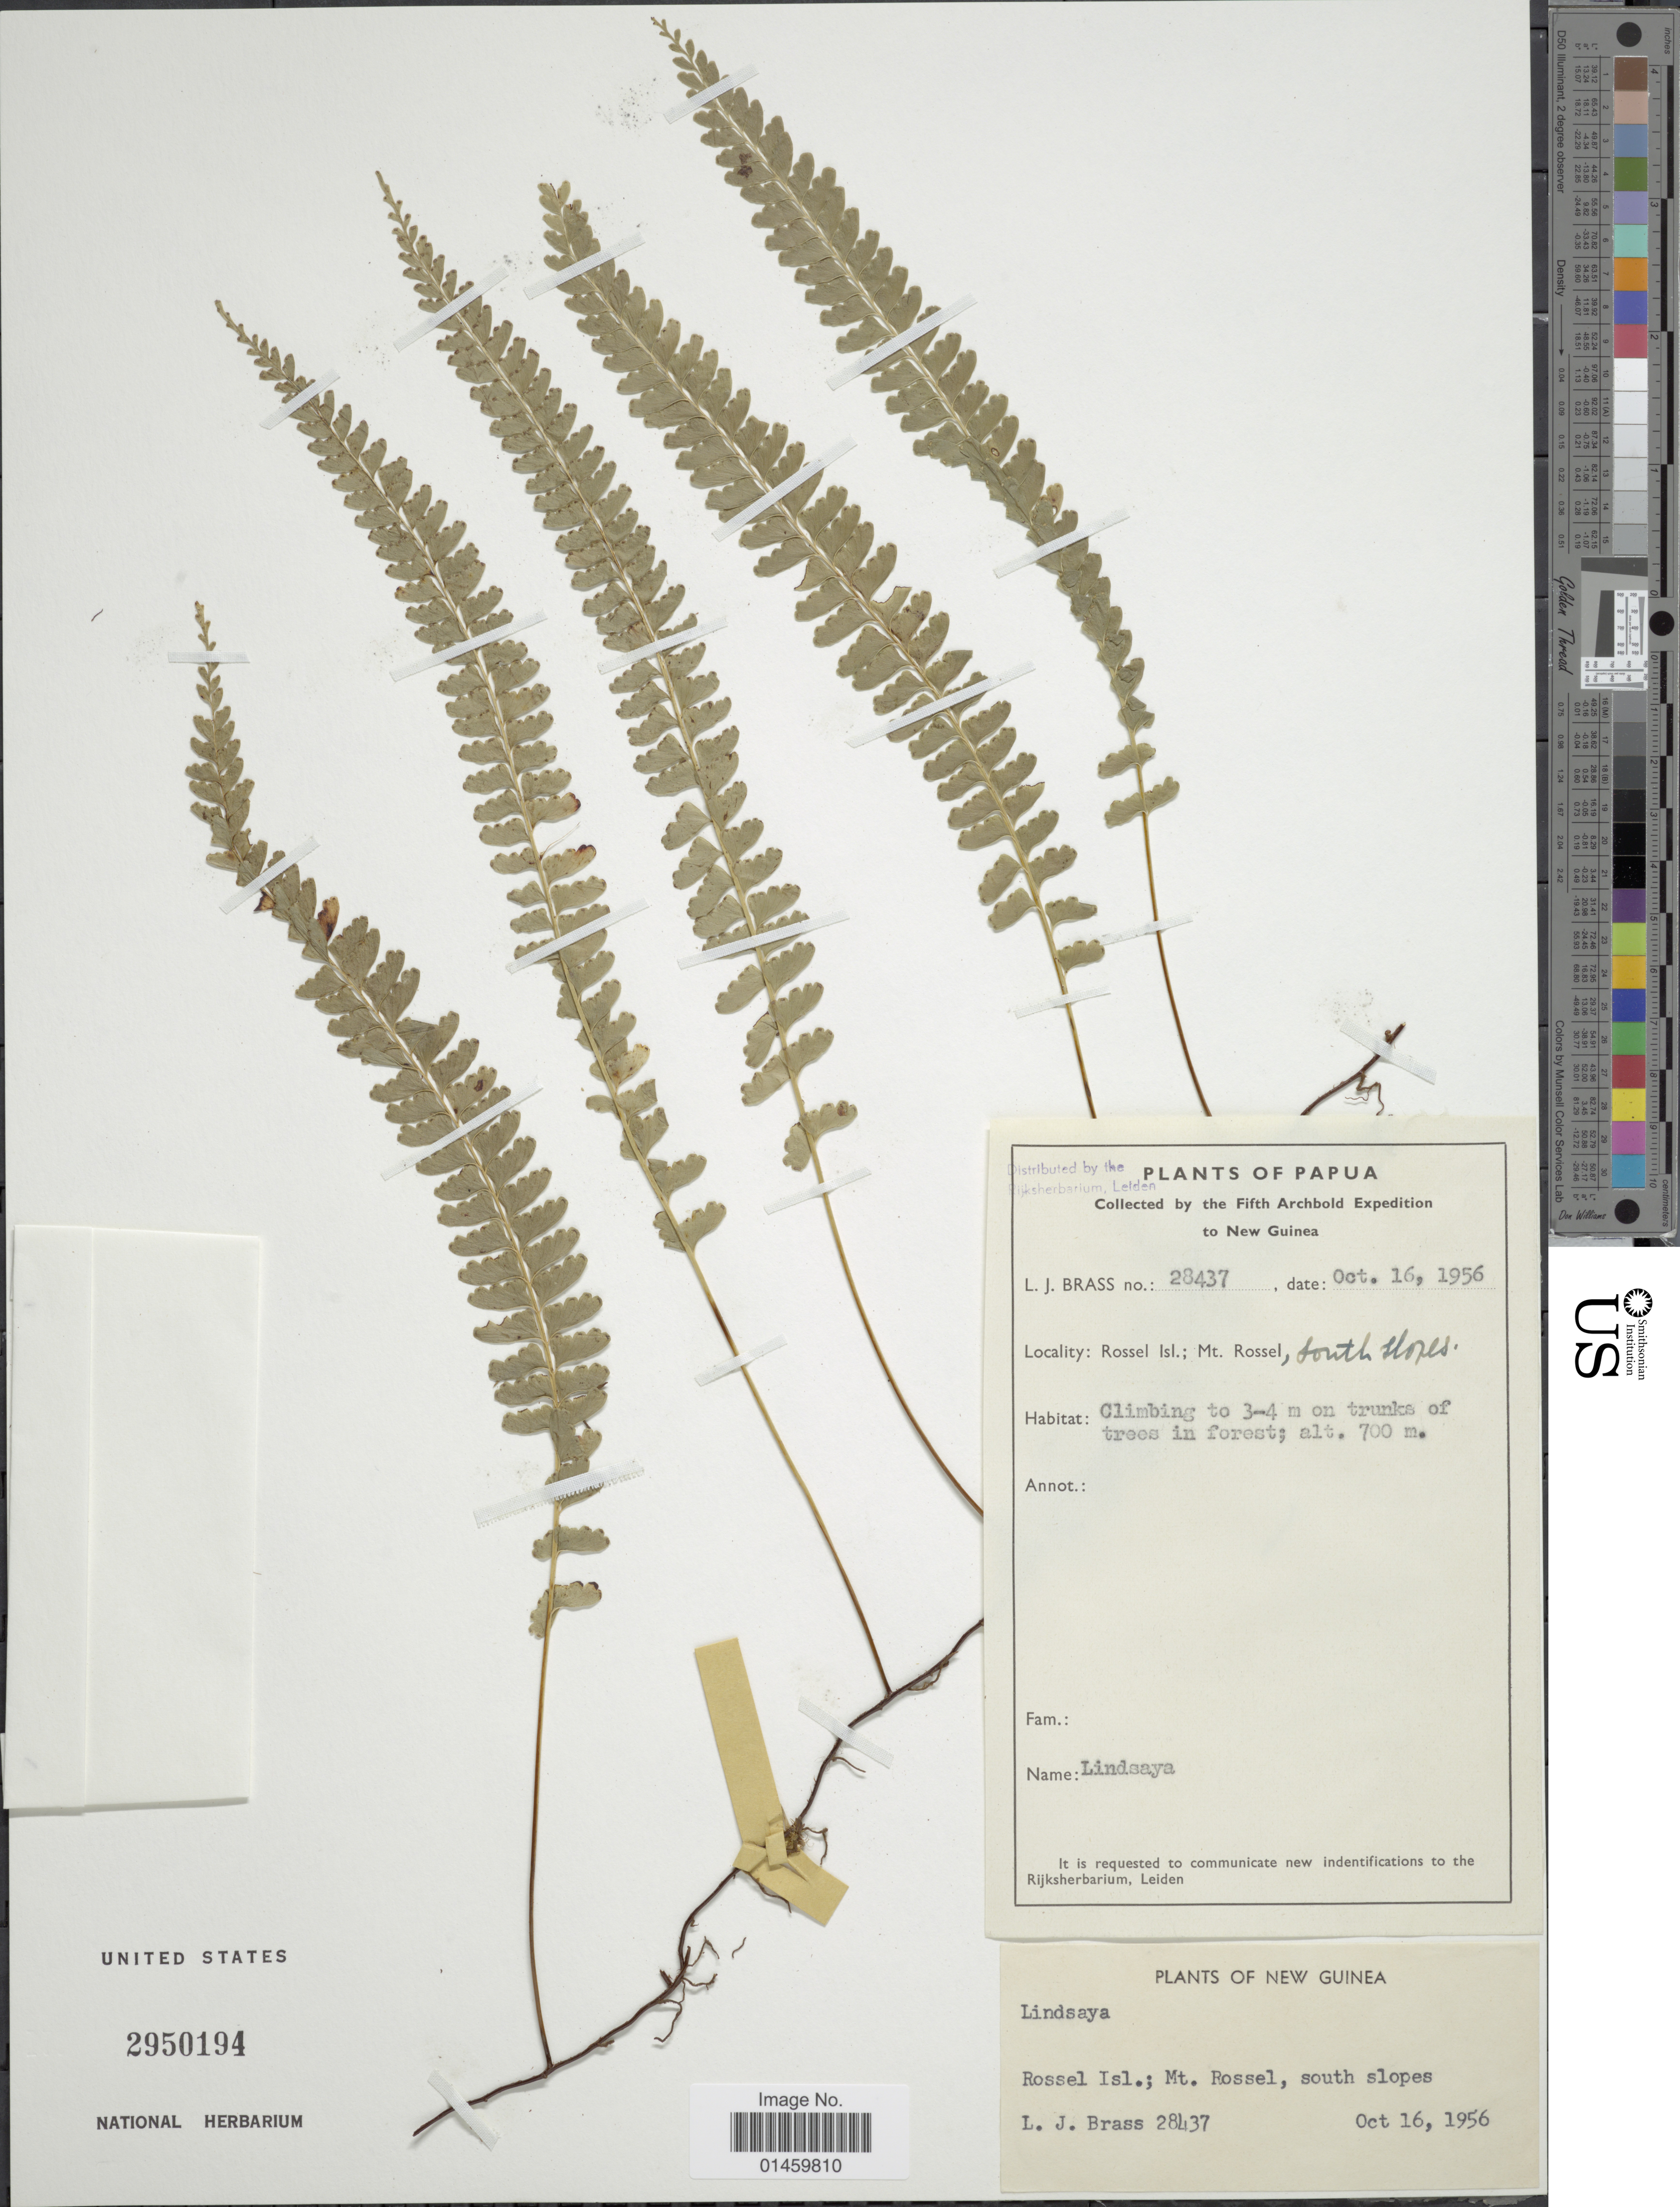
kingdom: Plantae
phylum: Tracheophyta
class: Polypodiopsida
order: Polypodiales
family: Lindsaeaceae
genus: Lindsaea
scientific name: Lindsaea sp.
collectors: L. J. Brass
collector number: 28437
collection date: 1956-10-16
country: Papua New Guinea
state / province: Milne Bay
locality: Papua. Rossel Isl.; Mt. Rossel, South slopes. New Guinea.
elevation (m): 700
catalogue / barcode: US 2950194